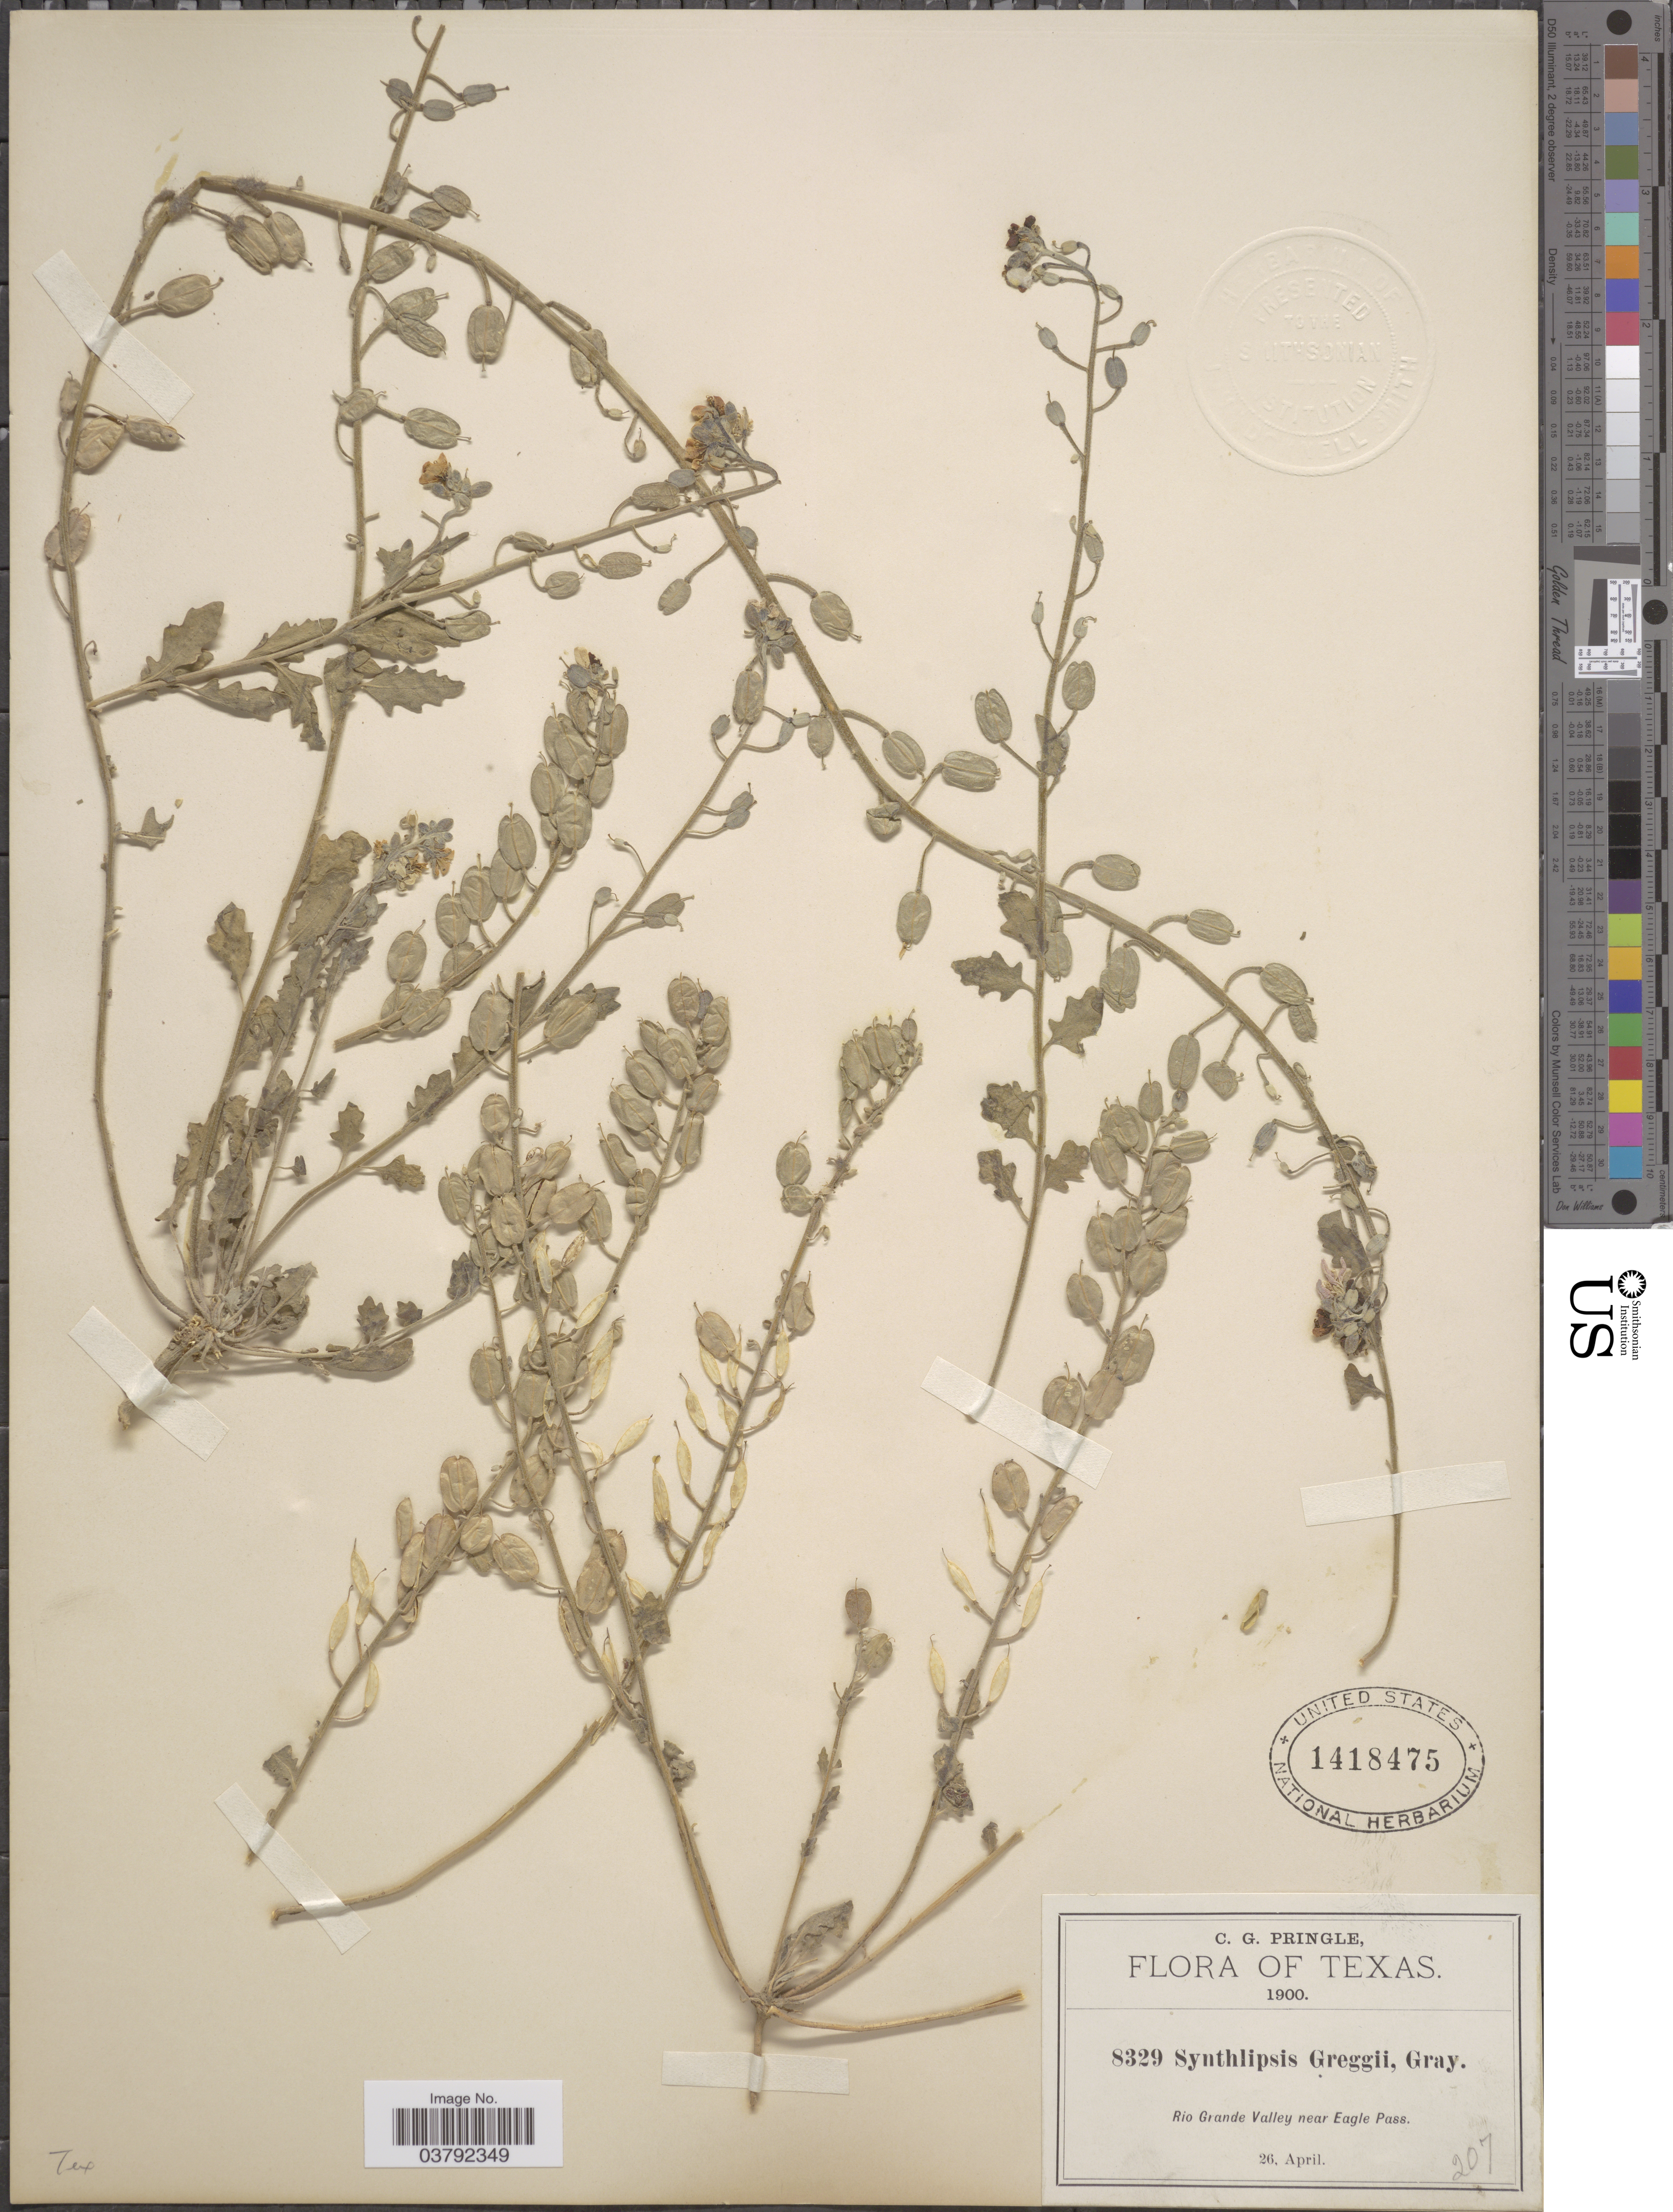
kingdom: Plantae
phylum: Tracheophyta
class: Magnoliopsida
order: Brassicales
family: Brassicaceae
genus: Synthlipsis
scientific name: Synthlipsis greggii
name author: A. Gray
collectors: C. G. Pringle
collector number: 8329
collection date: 1900-04-26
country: United States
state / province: Texas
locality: Rio Grande Valley near Eagle Pass.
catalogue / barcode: US 1418475